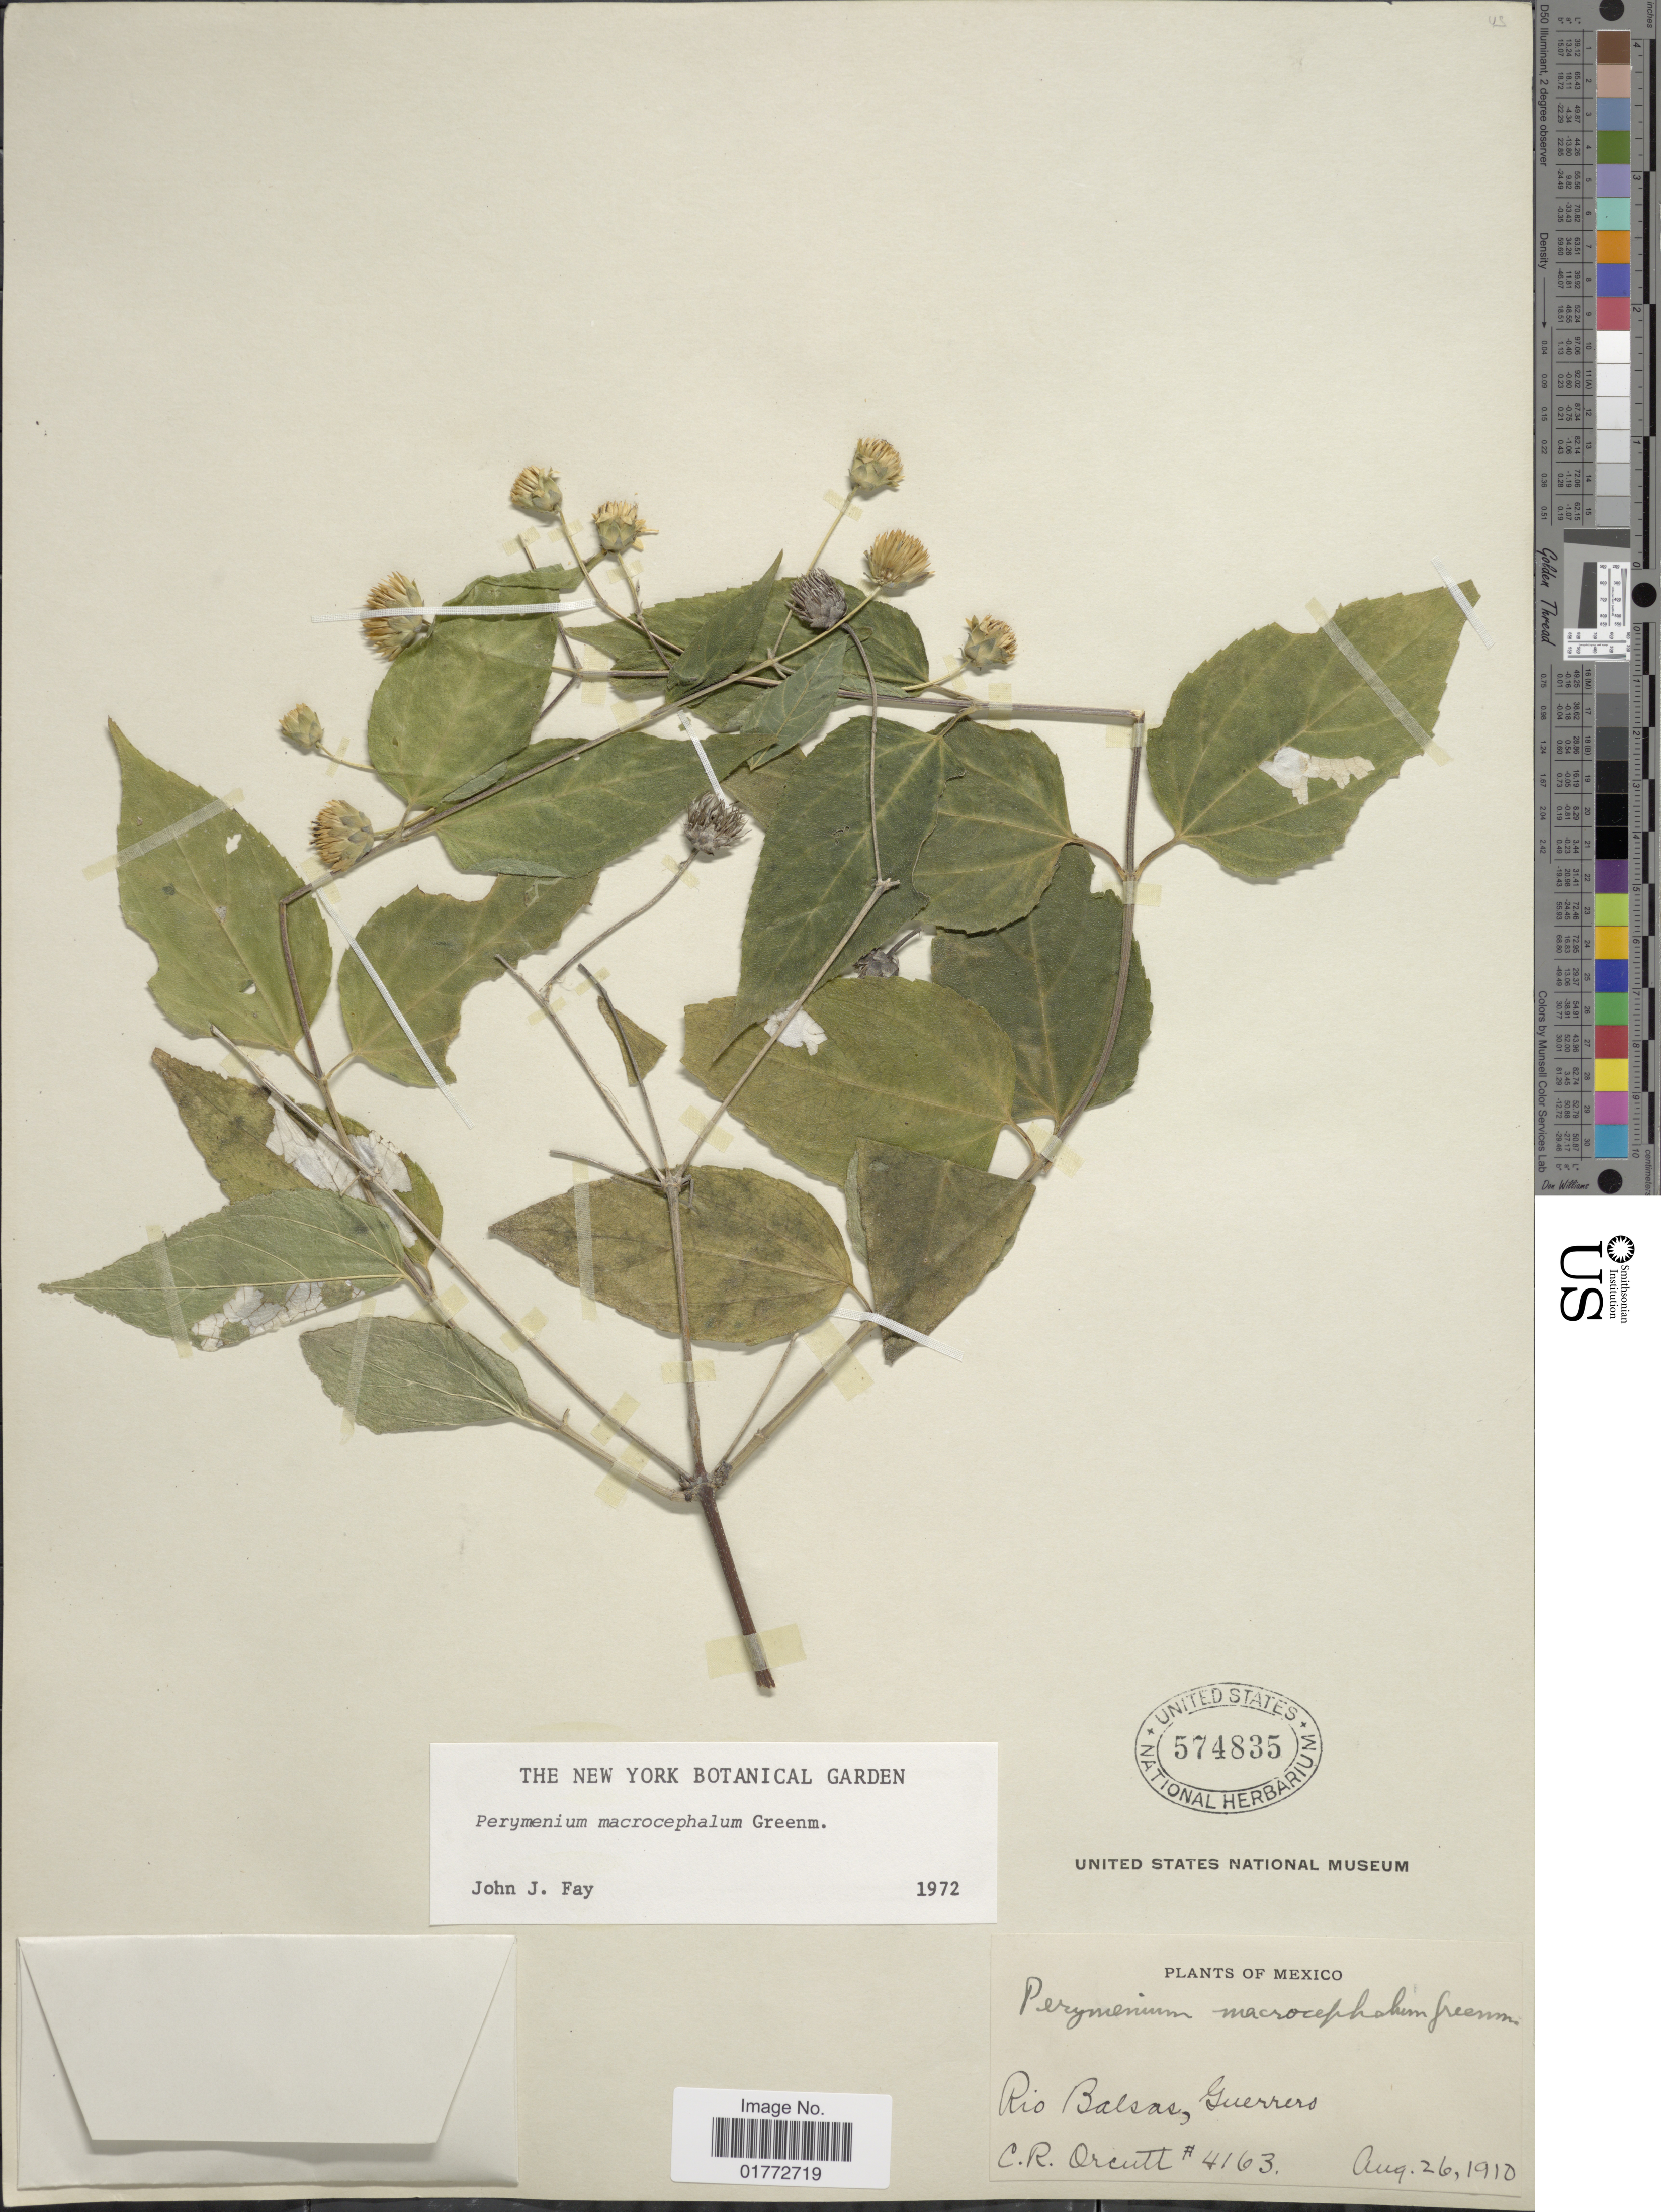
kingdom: Plantae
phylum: Tracheophyta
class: Magnoliopsida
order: Asterales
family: Asteraceae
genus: Perymenium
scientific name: Perymenium macrocephalum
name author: Greenm.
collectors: C. R. Orcutt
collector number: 4163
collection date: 1910-08-26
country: Mexico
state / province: Guerrero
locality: Rio Balsas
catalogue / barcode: US 574835